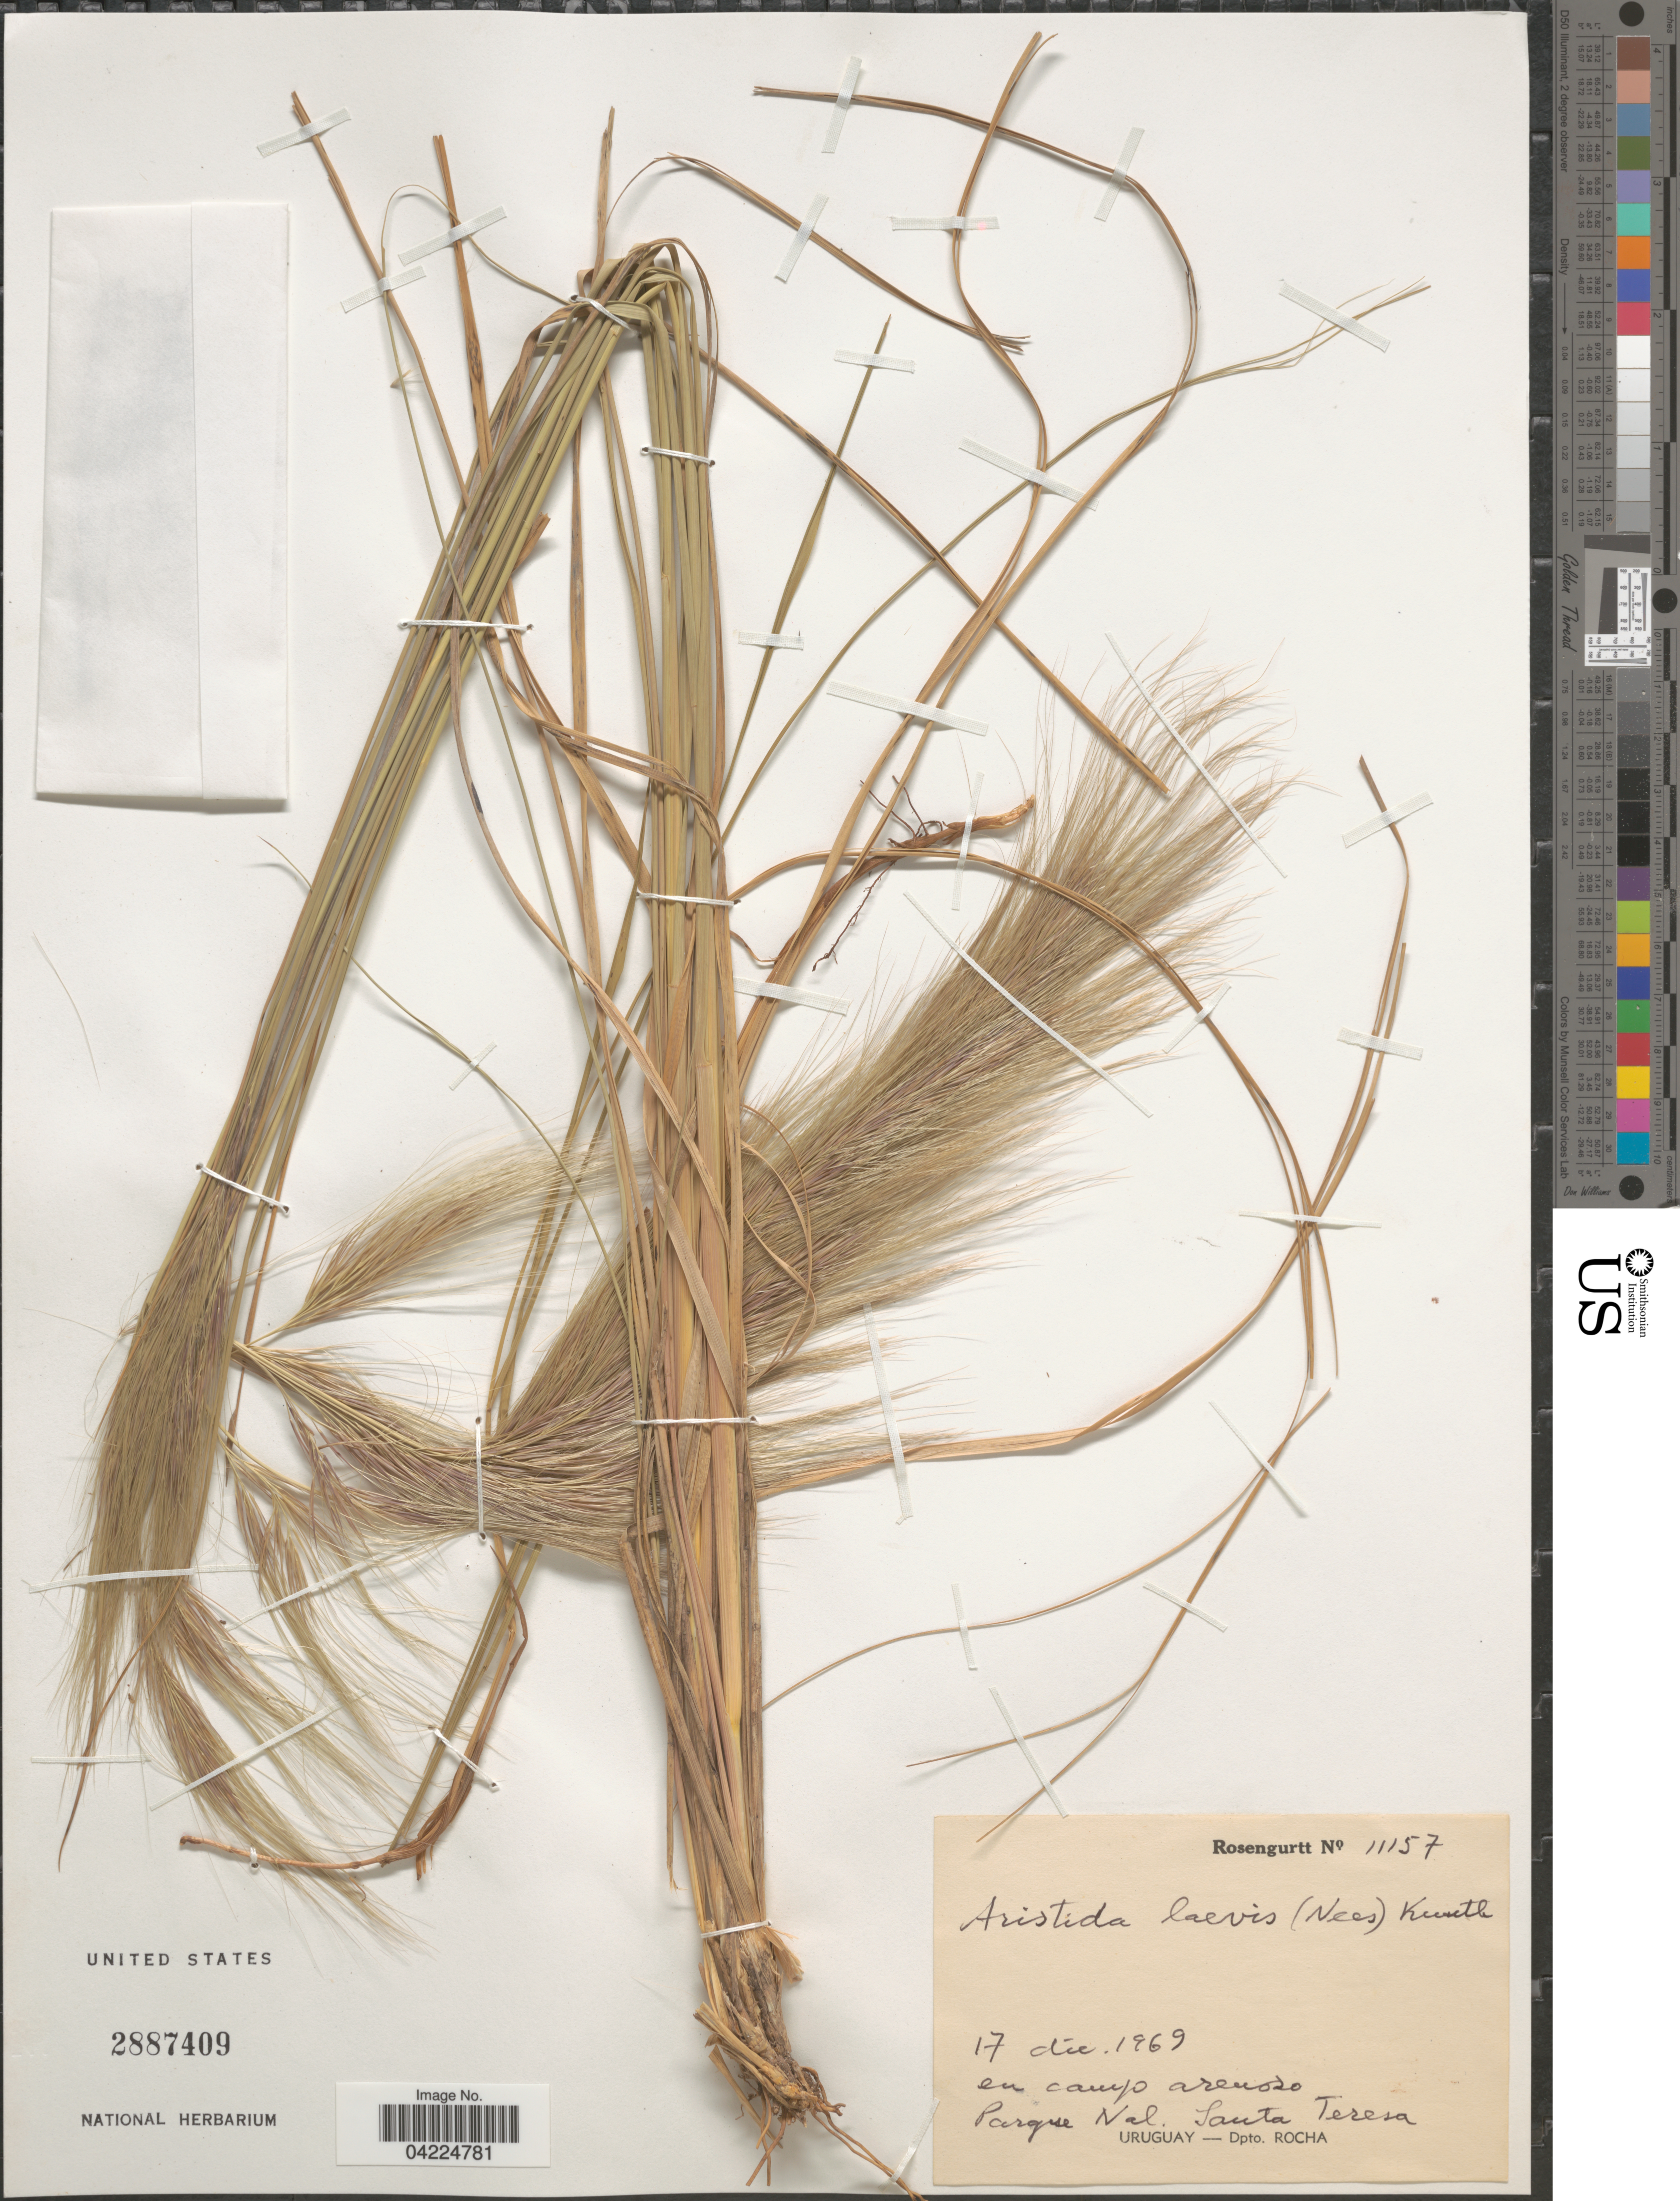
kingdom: Plantae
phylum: Tracheophyta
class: Liliopsida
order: Poales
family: Poaceae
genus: Aristida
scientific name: Aristida laevis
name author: Kunth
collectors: Rosengurtt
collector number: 11157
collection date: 1969-12-17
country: Uruguay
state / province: Rocha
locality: En campo arenoso. Parque Nal. Santa Teresa. Dpto. Rocha.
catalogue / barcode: US 2887409